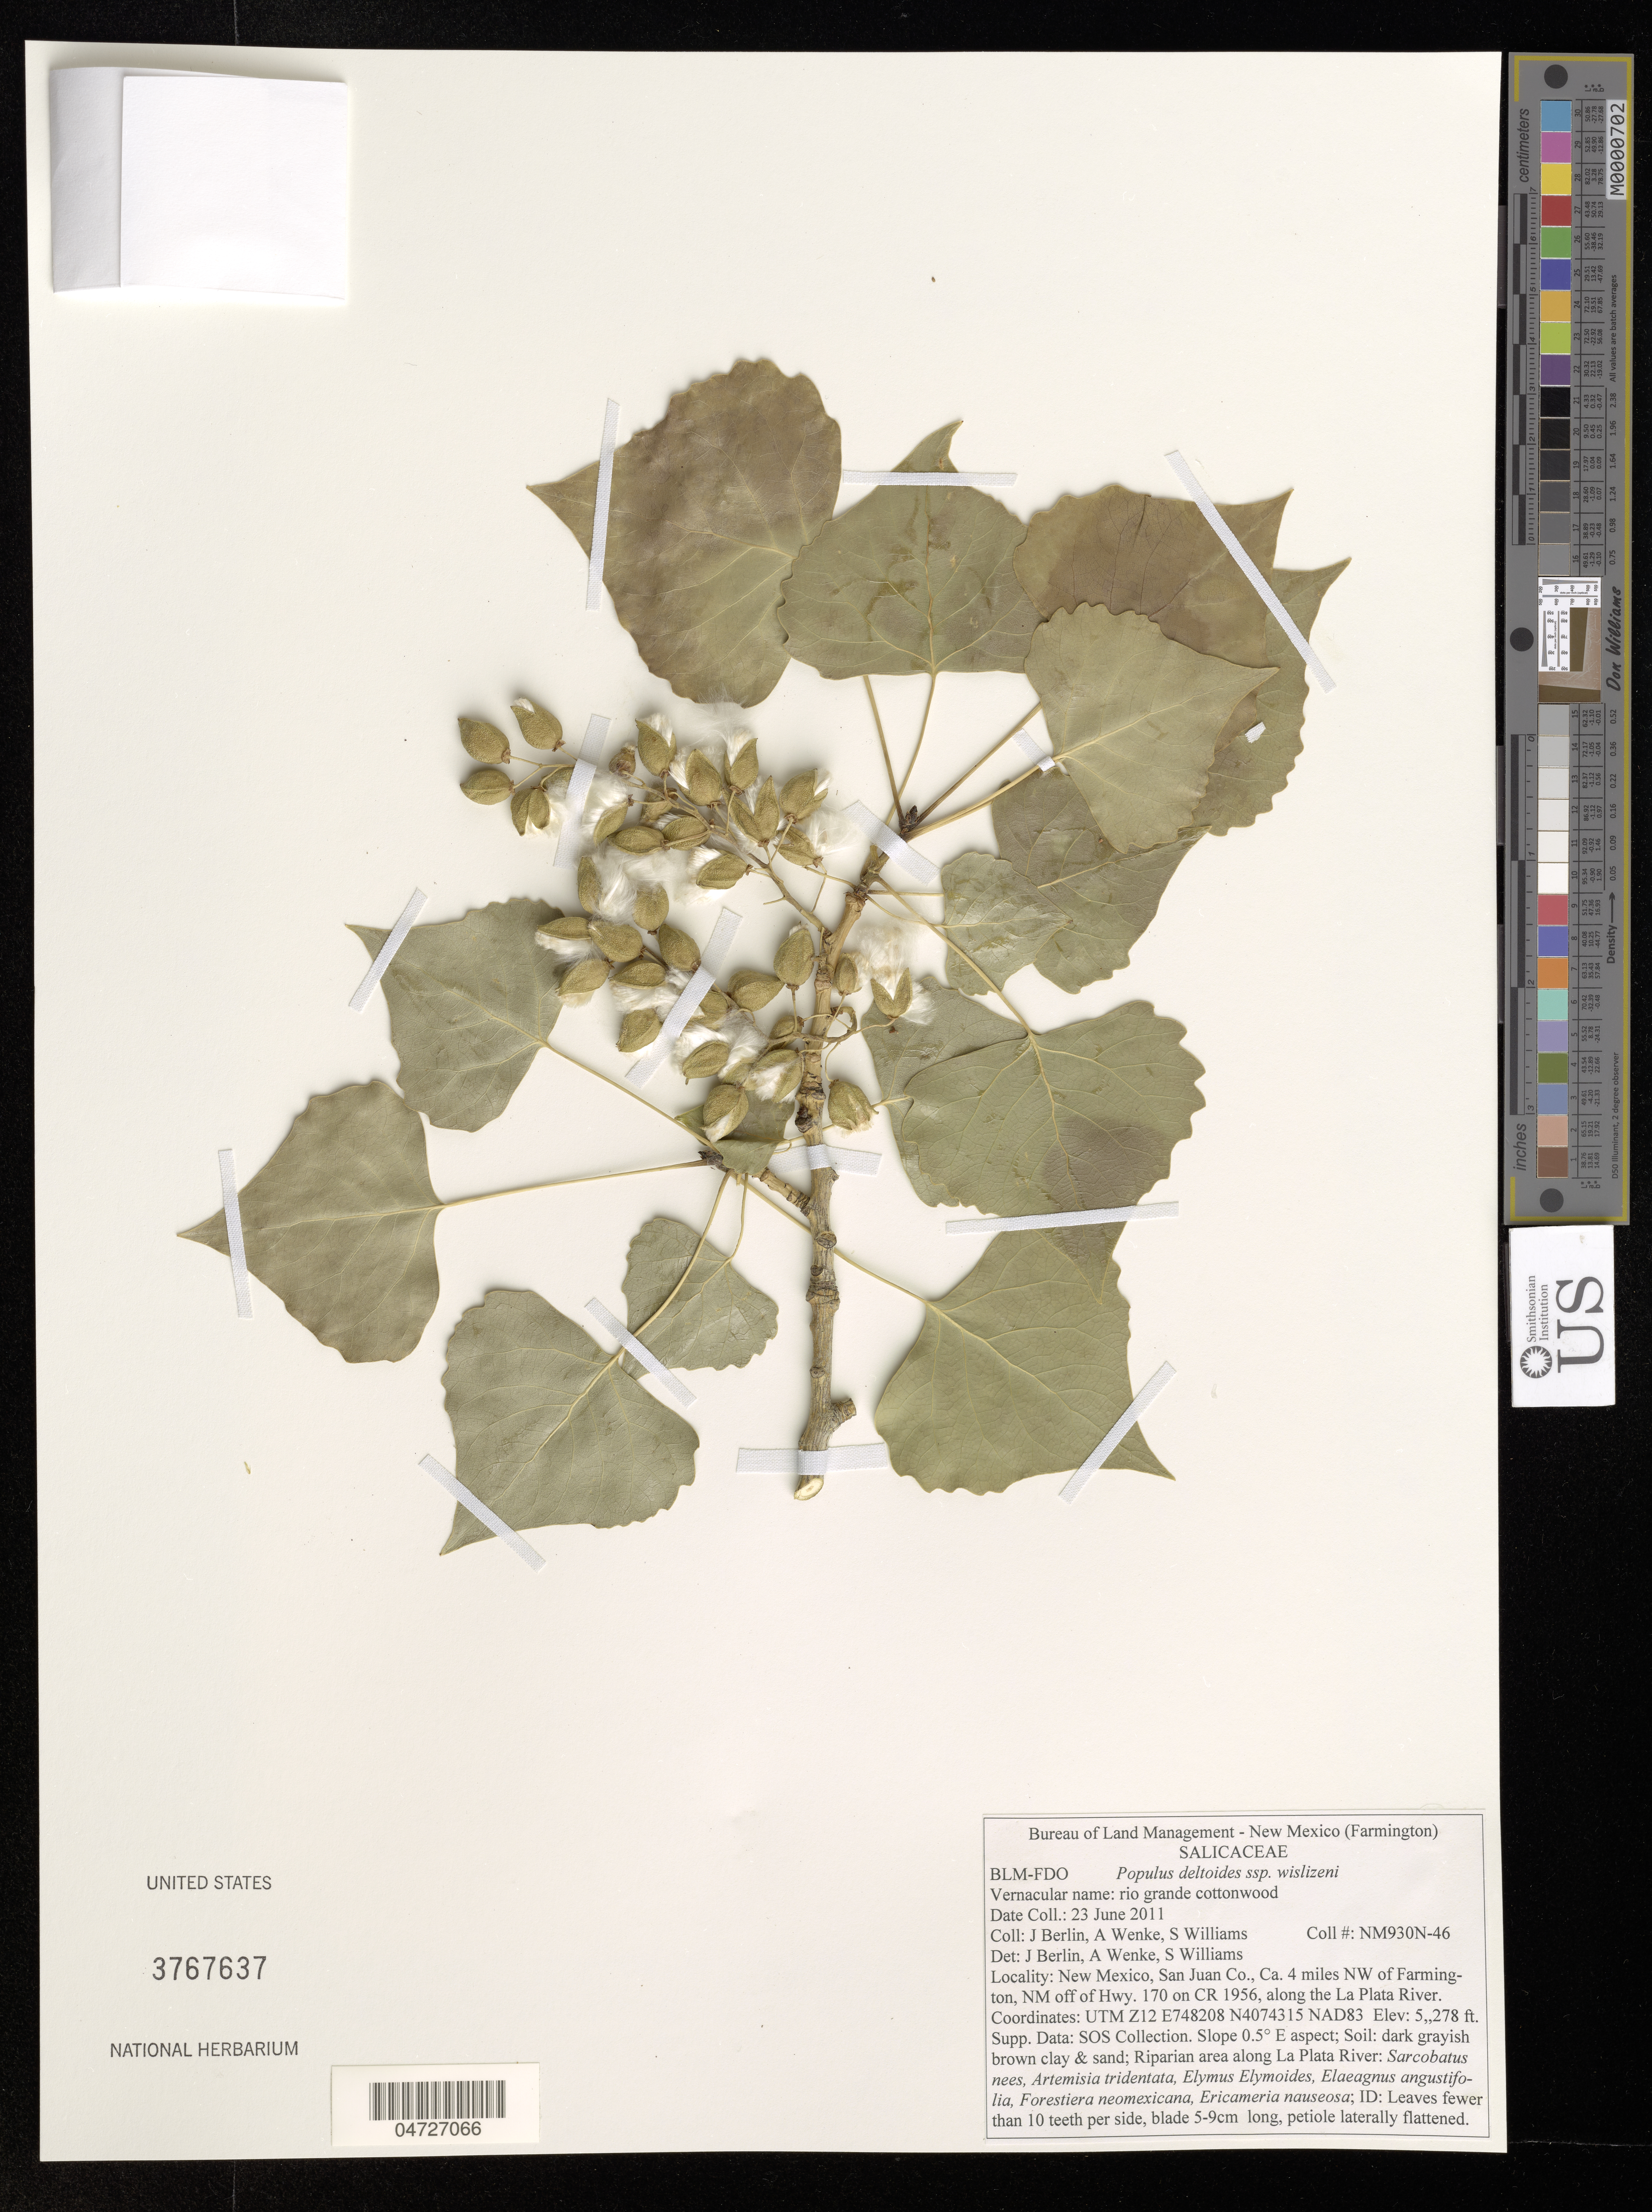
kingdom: Plantae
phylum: Tracheophyta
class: Magnoliopsida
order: Malpighiales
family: Salicaceae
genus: Populus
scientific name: Populus deltoides subsp. wislizeni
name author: (S. Watson) Eckenw.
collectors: J. Berlin, A. Wenke & S. Williams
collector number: NM930N-46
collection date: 2011-06-23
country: United States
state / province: New Mexico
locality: San Juan Co., Ca. 4 miles NW of Farmington, NM off of Hwy. 170 on CR 1956, along the La Plata River.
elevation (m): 1609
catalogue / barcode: US 3767637